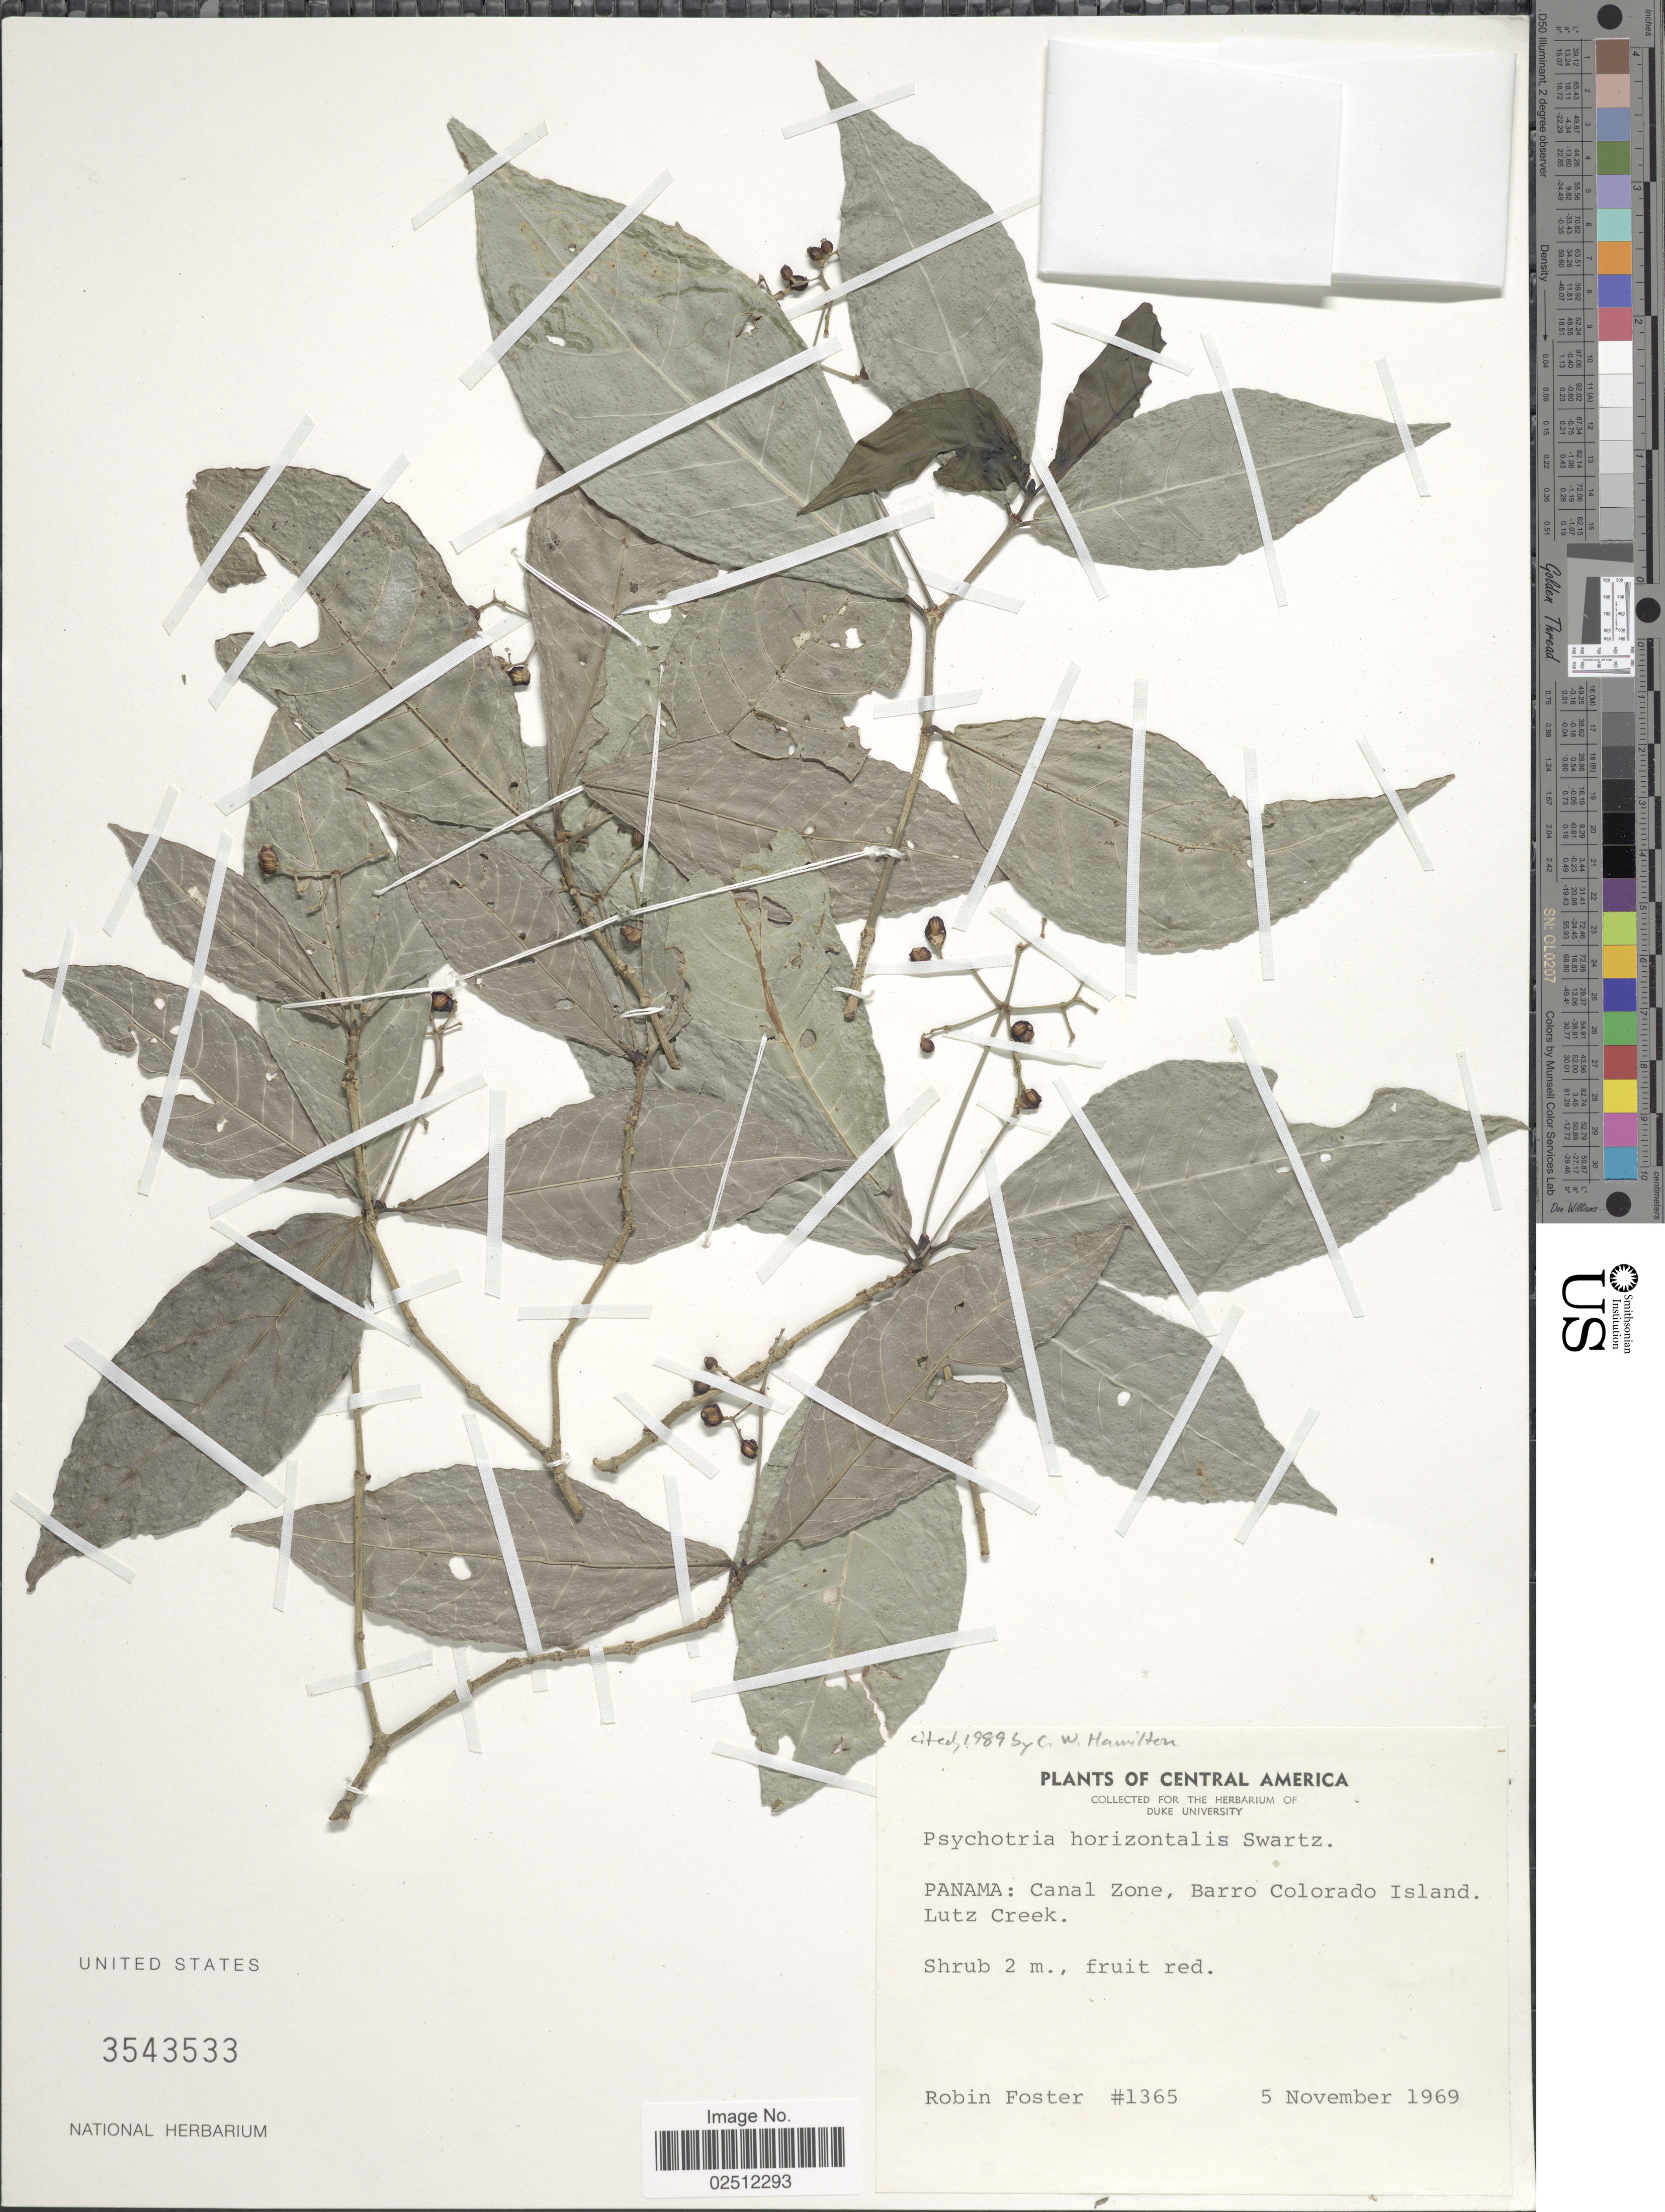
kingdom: Plantae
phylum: Tracheophyta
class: Magnoliopsida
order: Gentianales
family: Rubiaceae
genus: Psychotria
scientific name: Psychotria horizontalis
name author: Sw.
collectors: R. B. Foster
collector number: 1365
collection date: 1969-11-05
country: Panama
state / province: Panamá Oeste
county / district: Canal Zone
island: Barro Colorado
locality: Canal Zone, Barro Colorado Island, Lutz Creek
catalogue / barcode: US 3543533